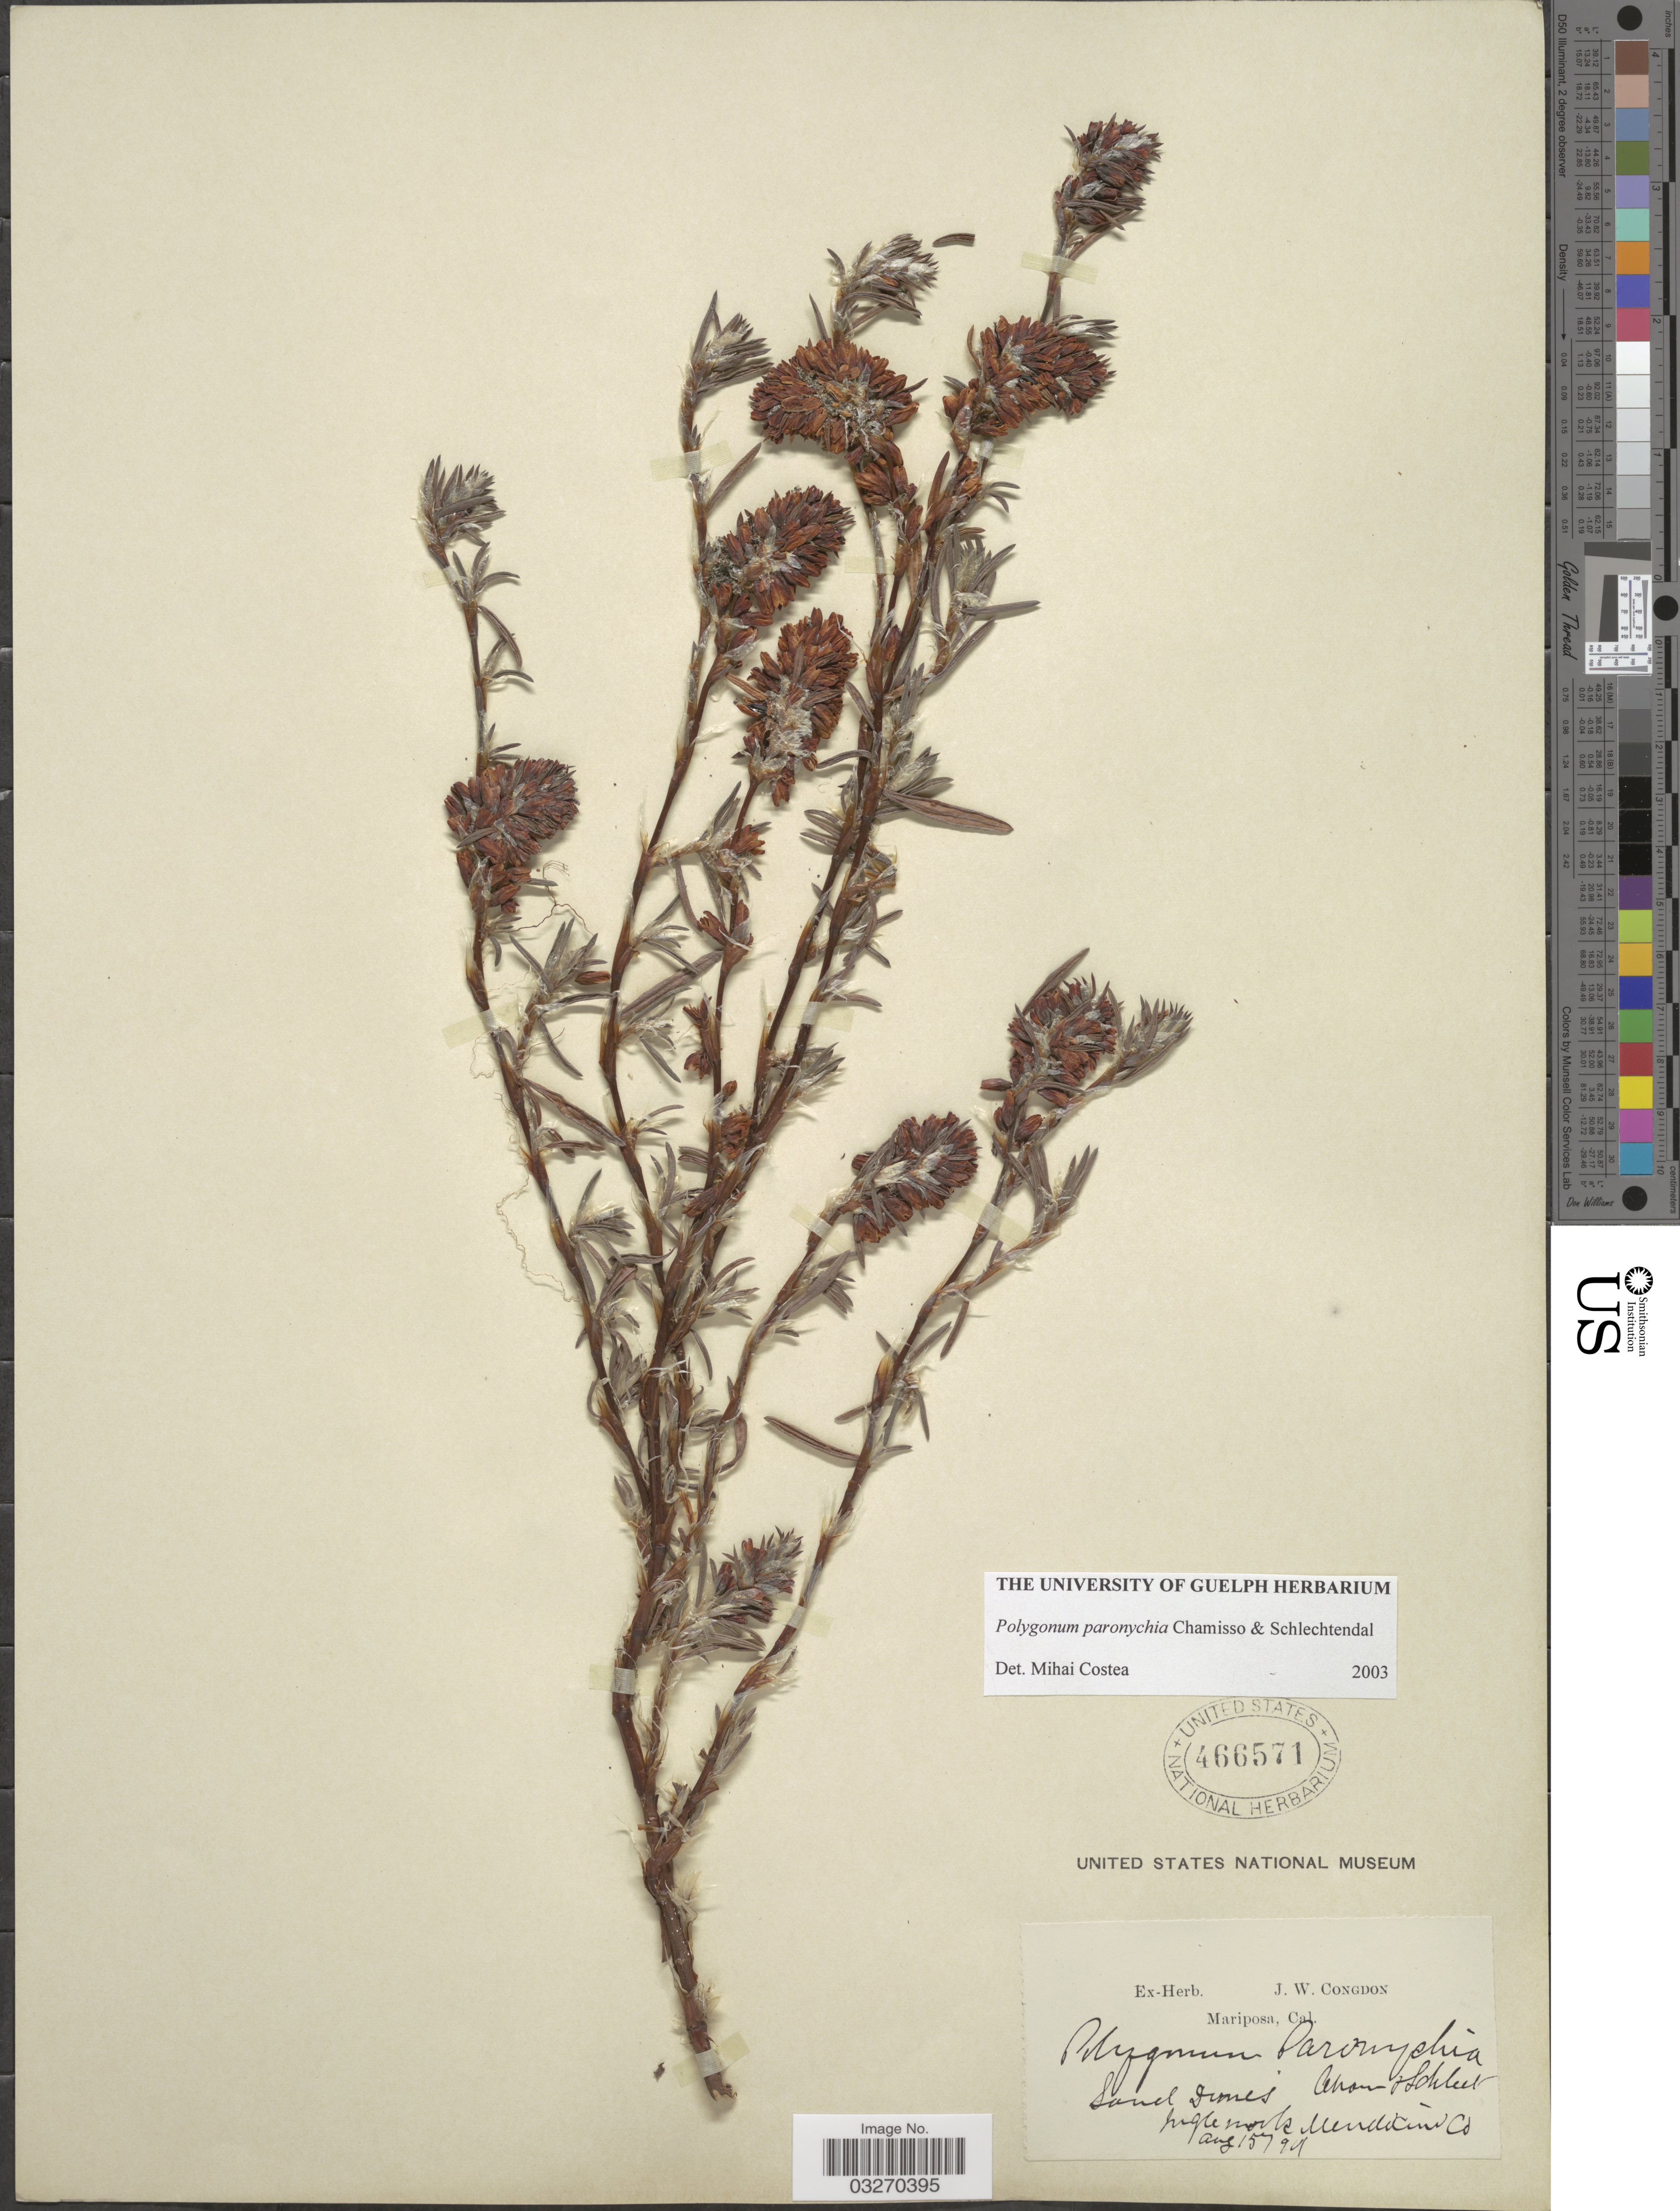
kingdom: Plantae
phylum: Tracheophyta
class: Magnoliopsida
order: Caryophyllales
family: Polygonaceae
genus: Polygonum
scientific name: Polygonum paronychia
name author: Cham. & Schltdl.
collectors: J. W. Congdon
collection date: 1901-08-15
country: United States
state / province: California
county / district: Mendocino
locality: Mariposa. Inglenook Mendocino Co.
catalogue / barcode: US 466571